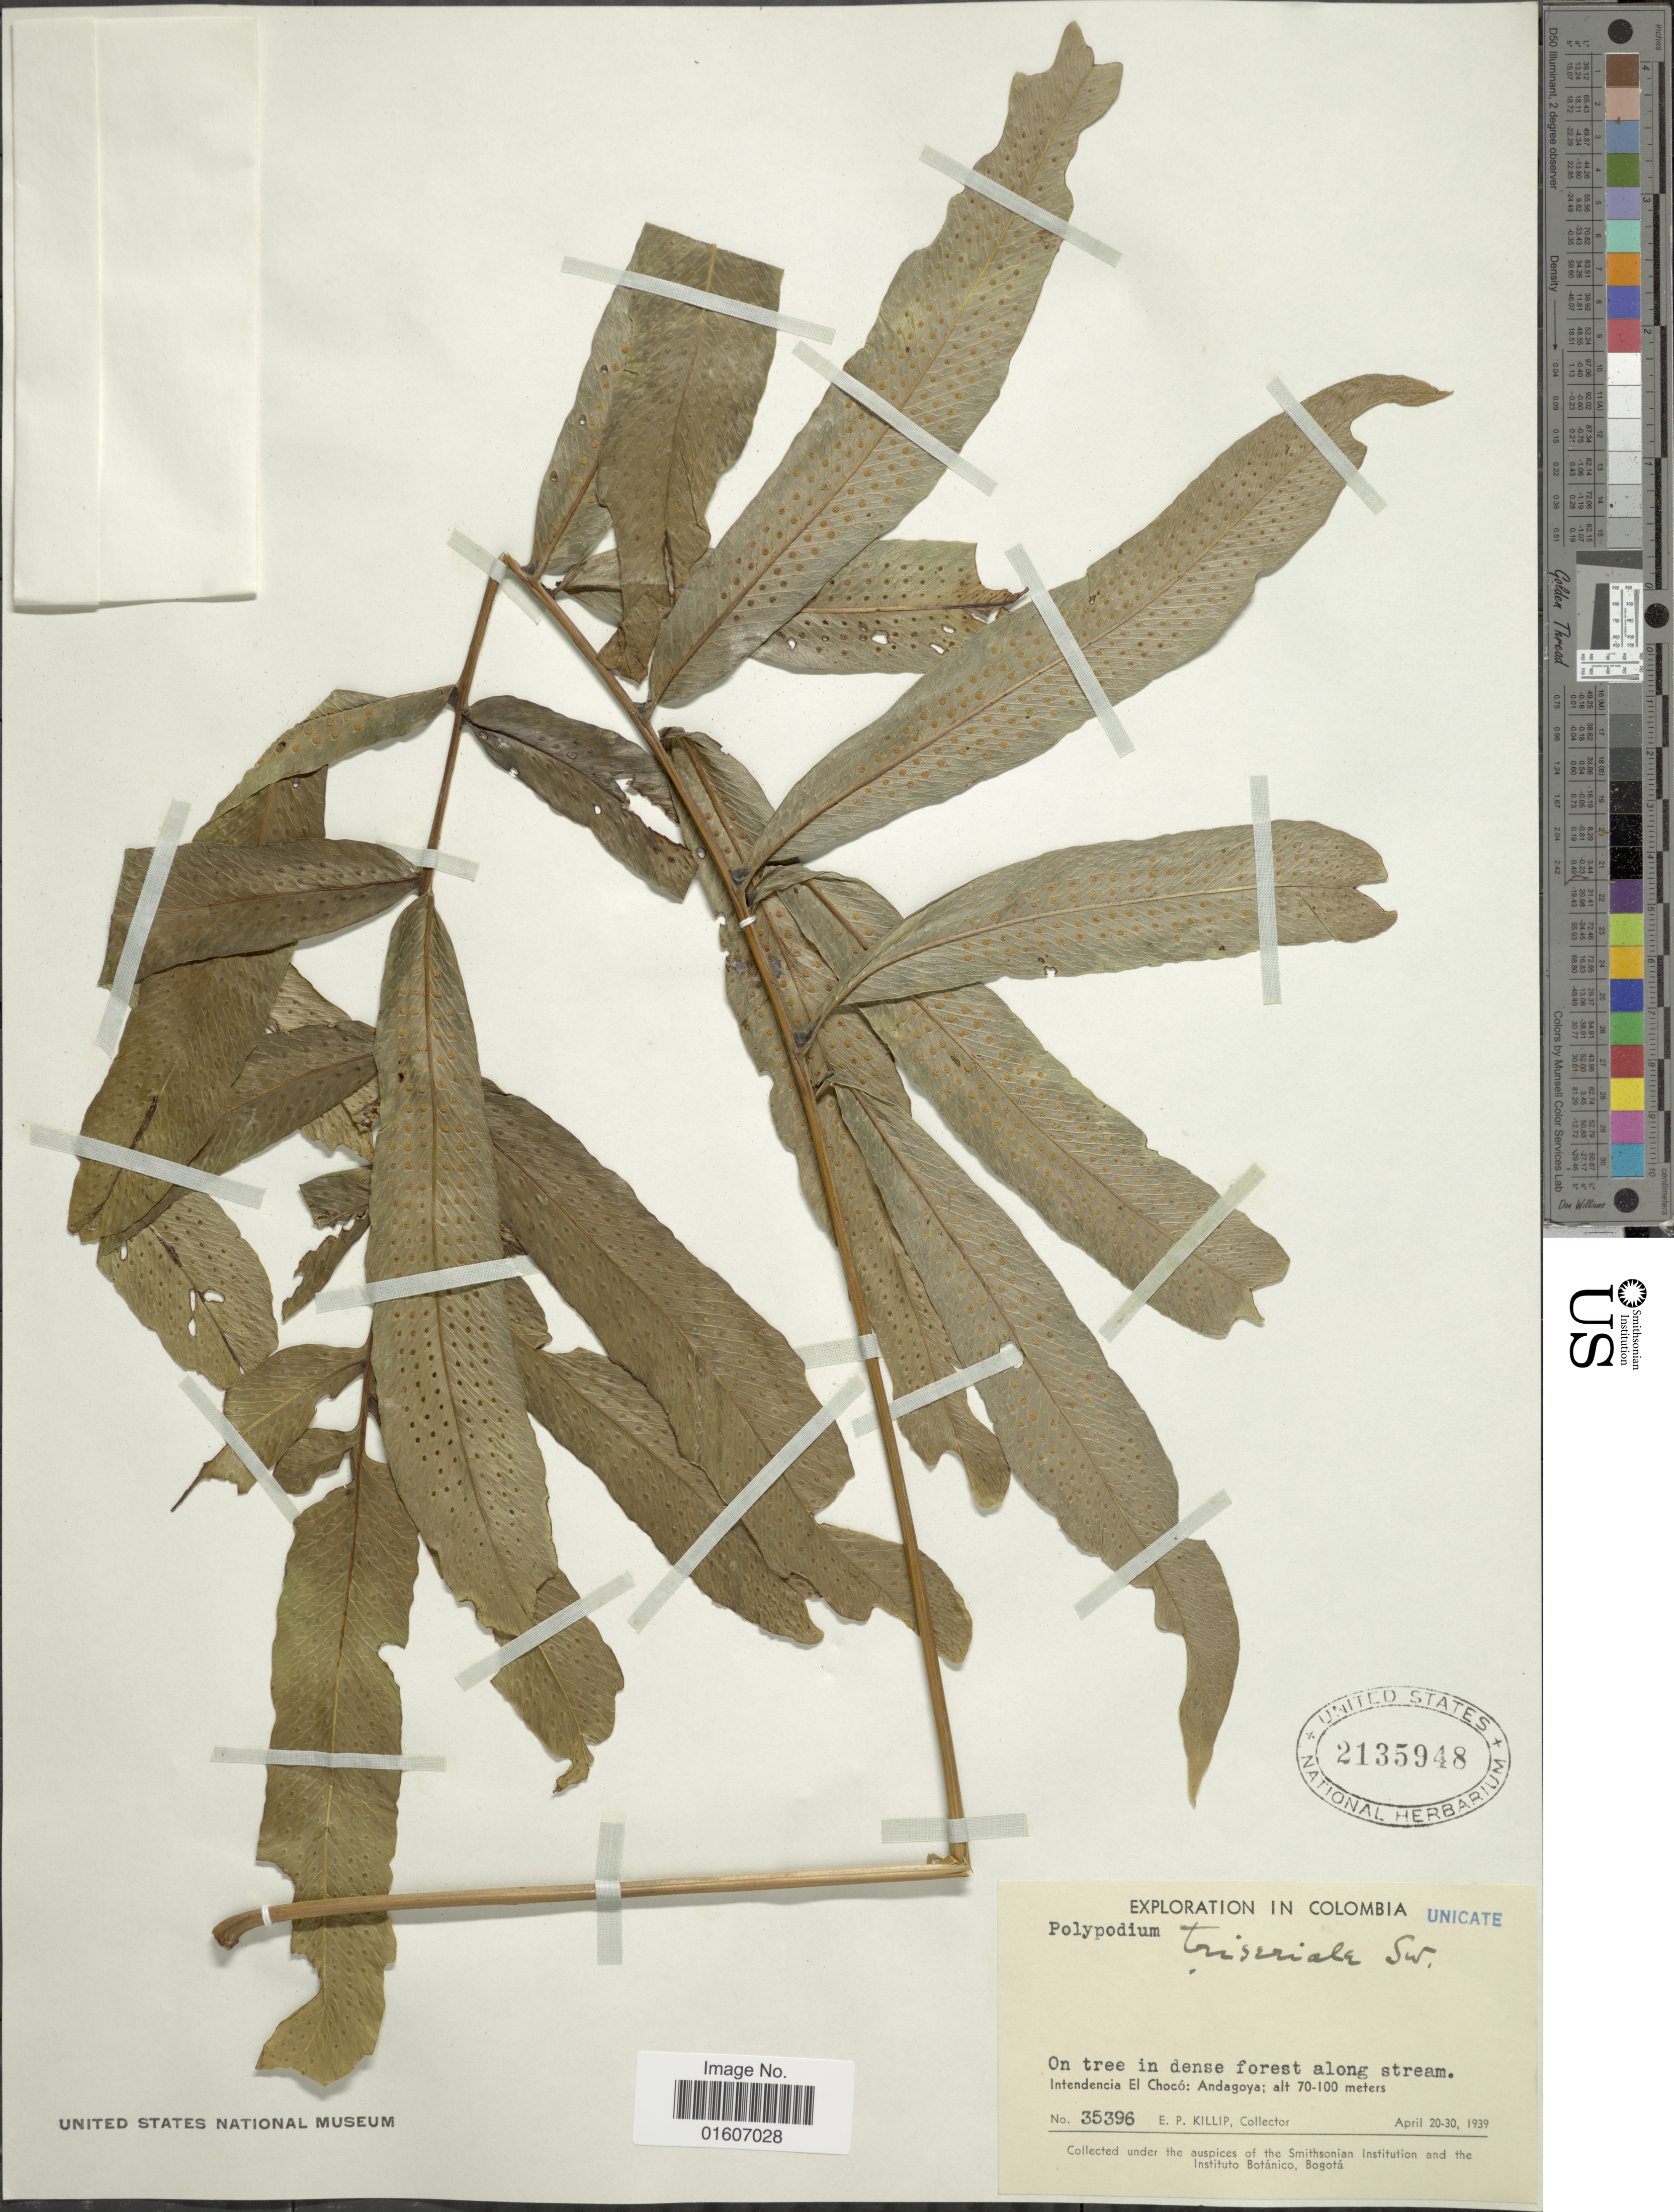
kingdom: Plantae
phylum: Tracheophyta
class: Polypodiopsida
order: Polypodiales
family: Polypodiaceae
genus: Serpocaulon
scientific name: Serpocaulon triseriale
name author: (Sw.) A.R. Sm.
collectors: E. P. Killip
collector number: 35396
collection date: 1939-04-20/1939-04-30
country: Colombia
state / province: Chocó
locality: On tree in dense forest along stream, Intendencia El Chocó: Andagoya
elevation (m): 70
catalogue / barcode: US 2135948